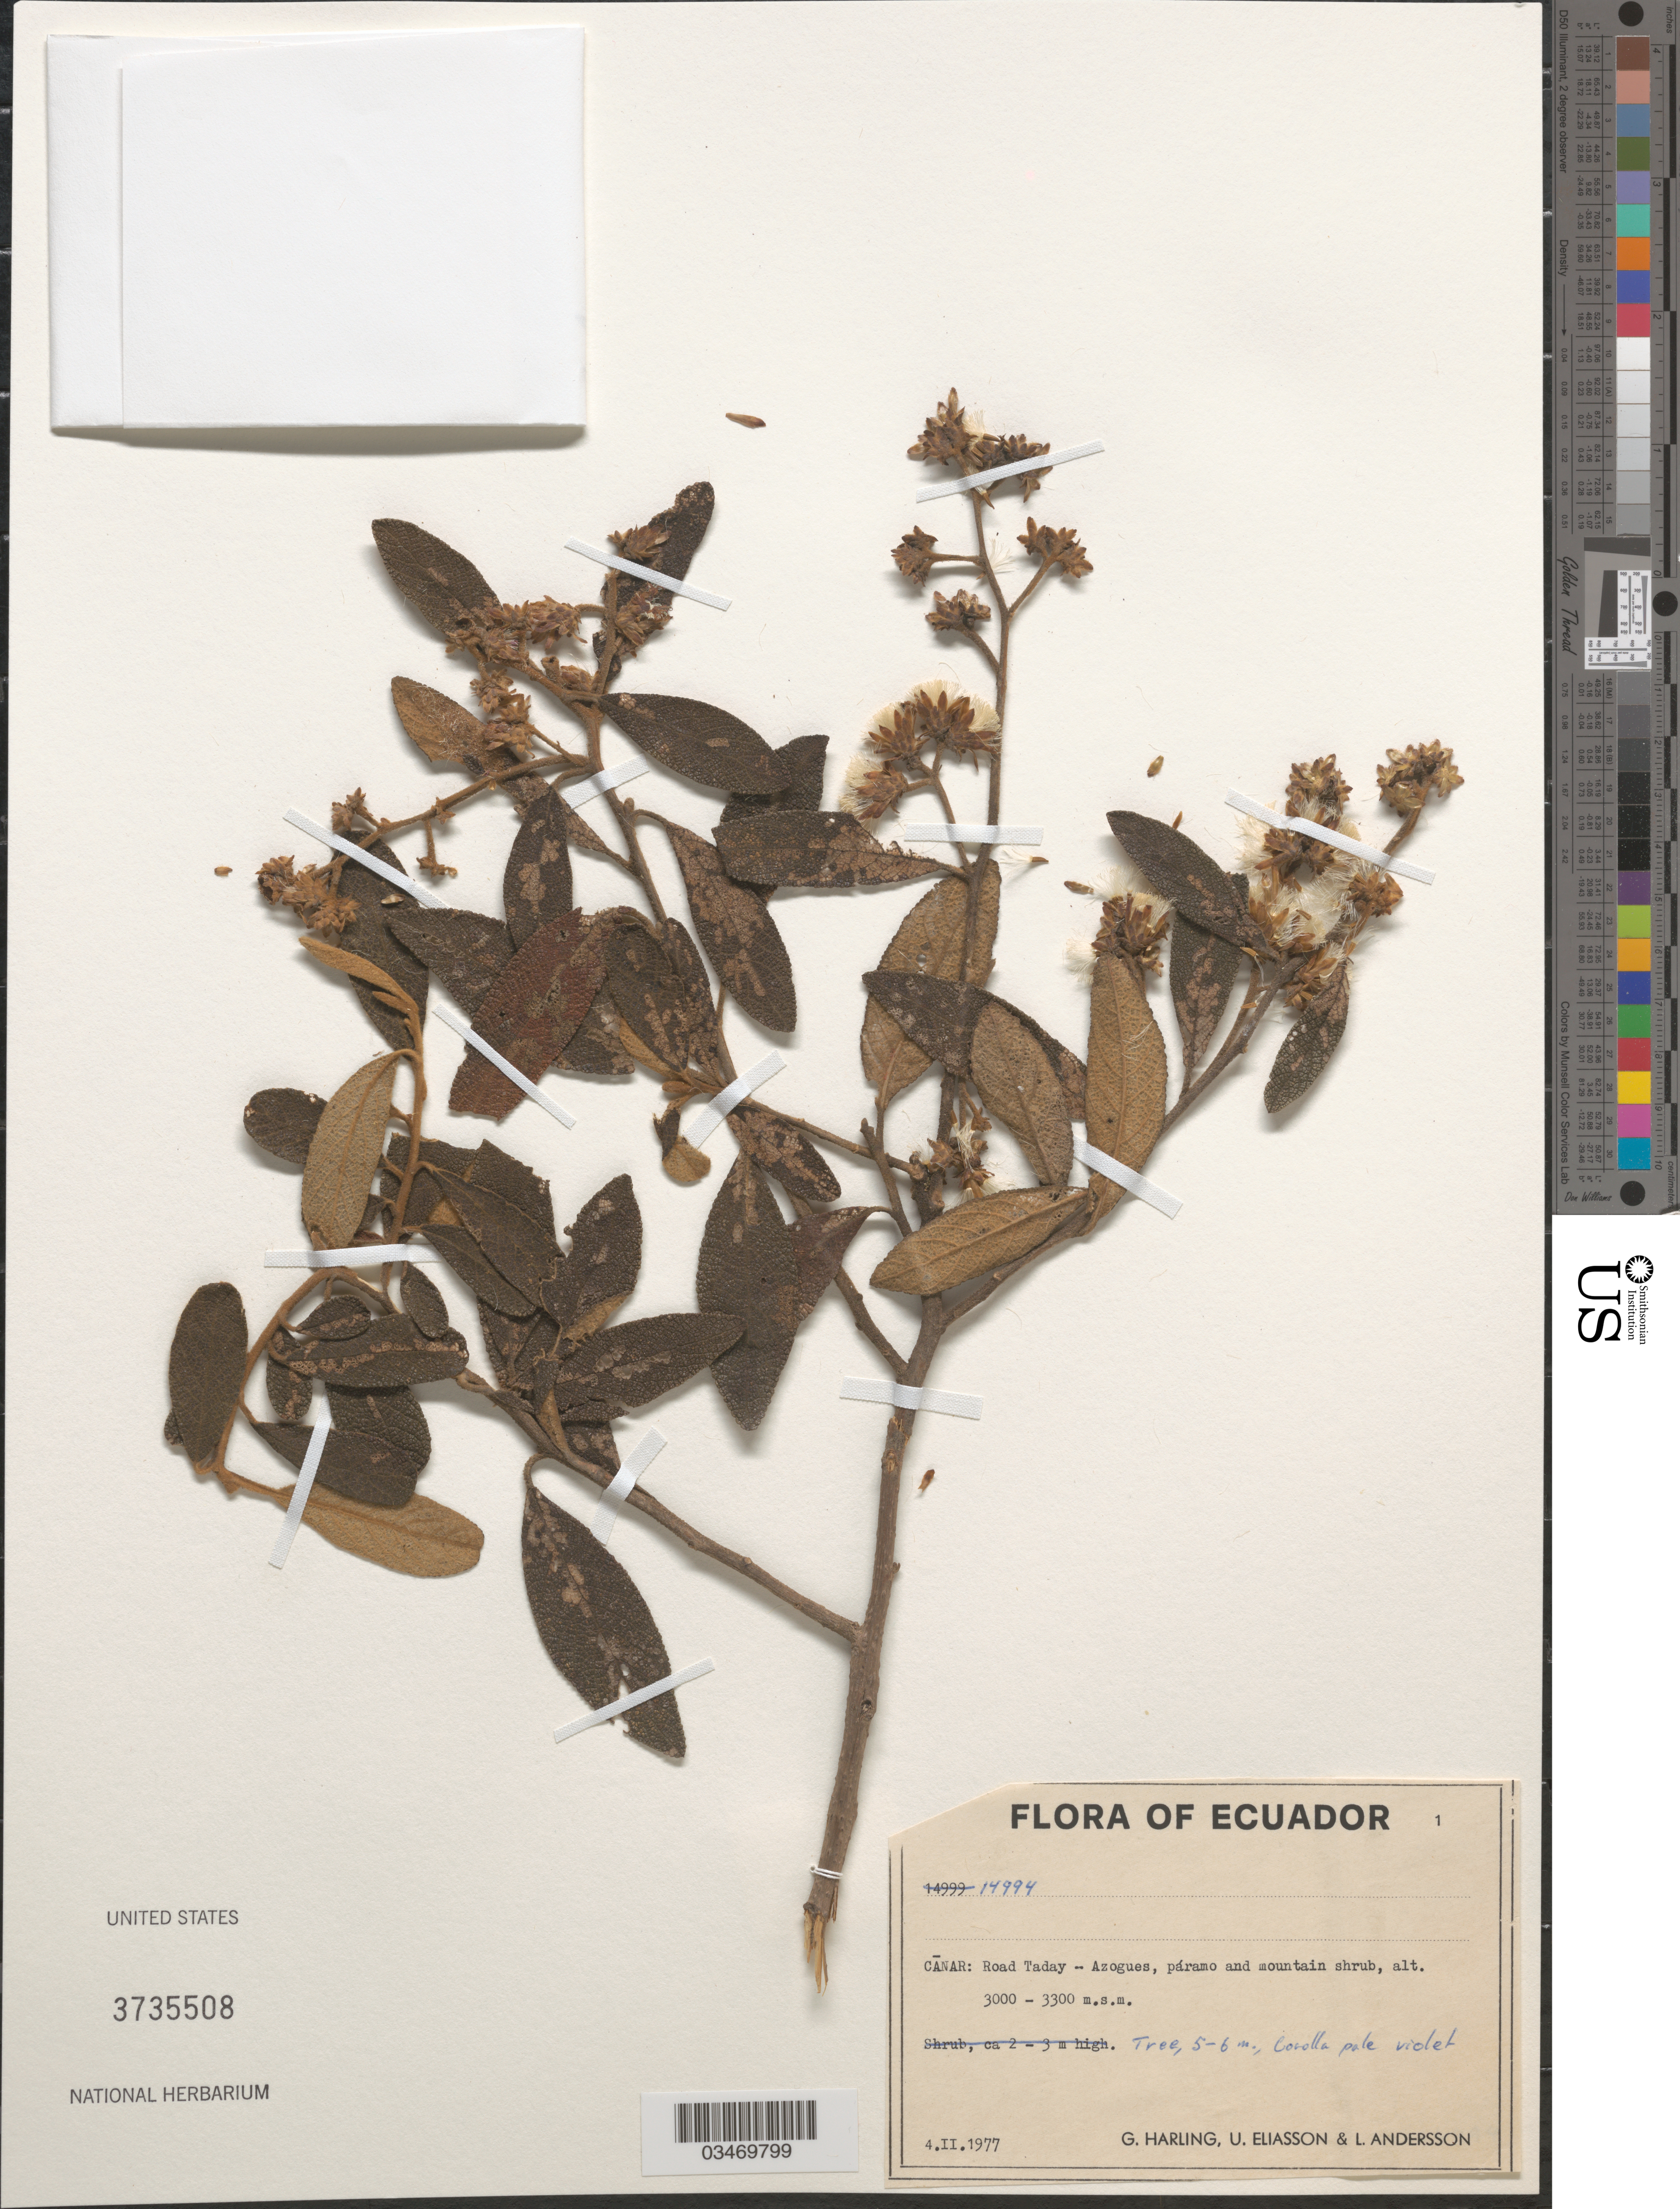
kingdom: Plantae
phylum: Tracheophyta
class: Magnoliopsida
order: Asterales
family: Asteraceae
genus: Critoniopsis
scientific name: Critoniopsis huairacajana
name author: (Hieron.) H. Rob.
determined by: Ávila C., Fabio Andrés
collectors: G. Harling, U. Eliasson & L. Andersson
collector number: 14994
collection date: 1977-02-04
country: Ecuador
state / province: Cañar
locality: Road Taday-Azogues, páramo and mountain shrub.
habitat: Páramo and mountain shrub.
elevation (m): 3000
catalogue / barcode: US 3735508